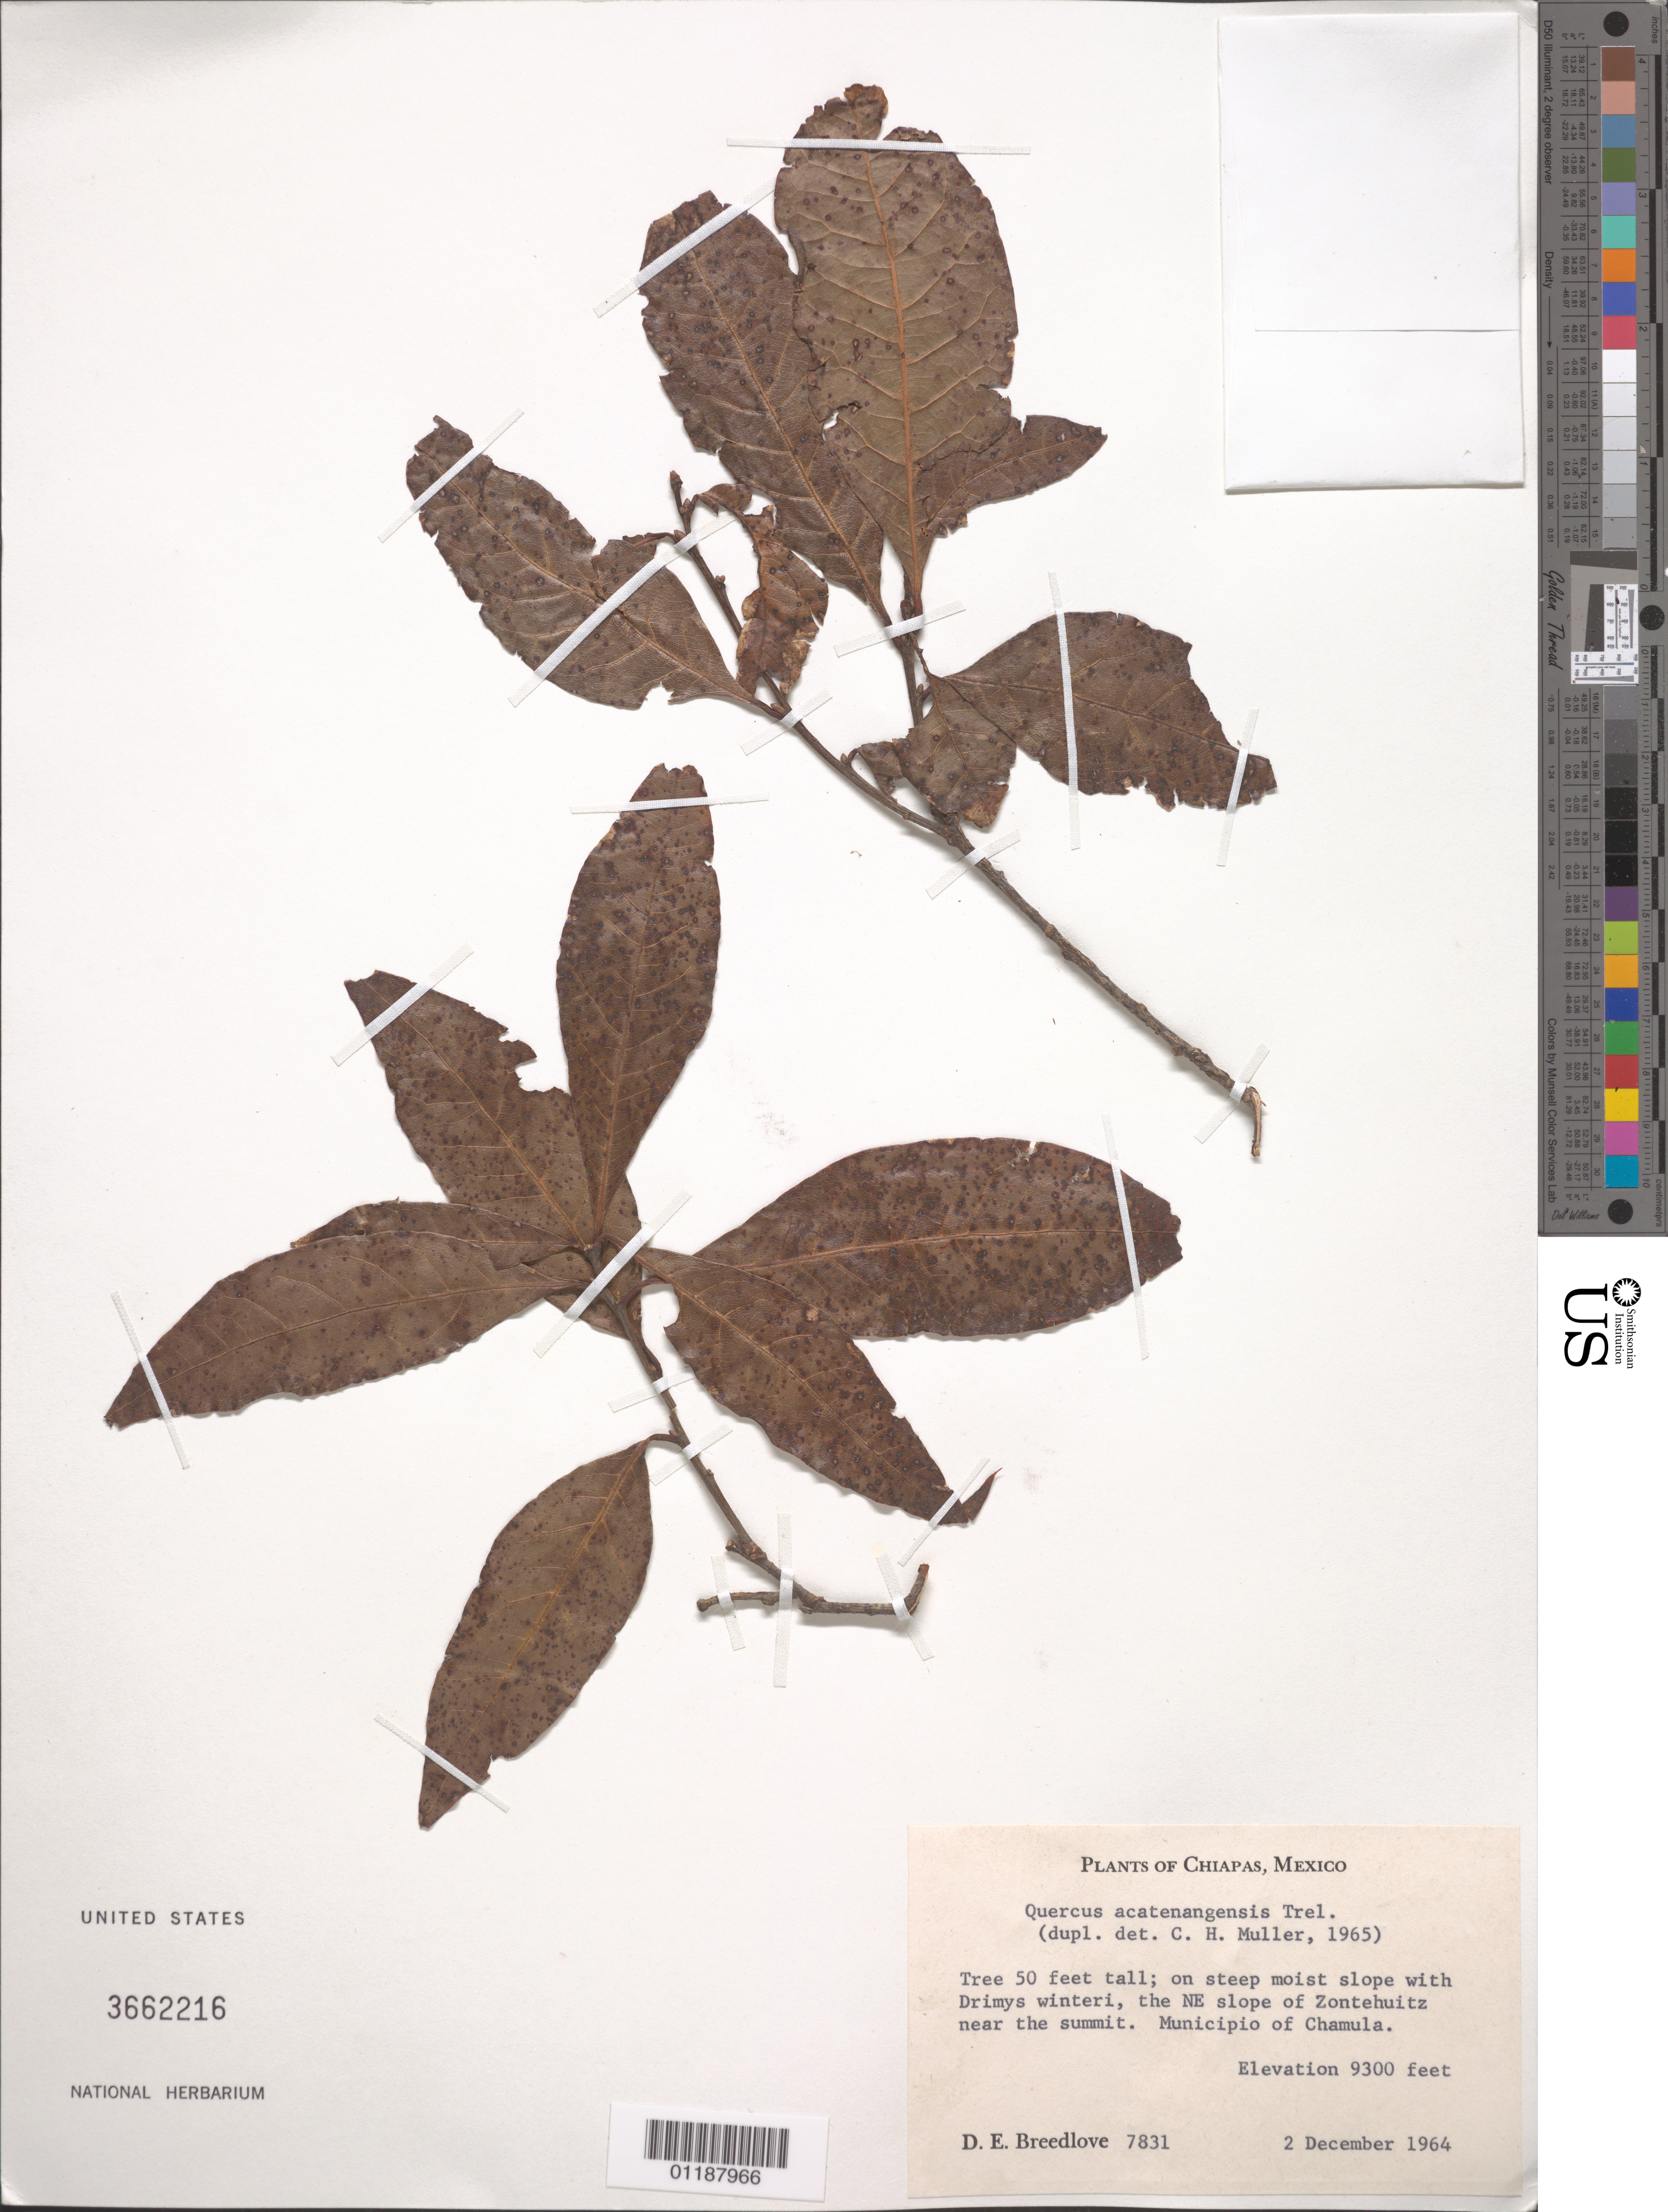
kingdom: Plantae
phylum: Tracheophyta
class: Magnoliopsida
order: Fagales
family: Fagaceae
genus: Quercus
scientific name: Quercus acatenangensis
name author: Trel.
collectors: D. E. Breedlove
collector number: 7831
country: Mexico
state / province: Chiapas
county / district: Chamula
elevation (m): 2835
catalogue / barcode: US 3662216